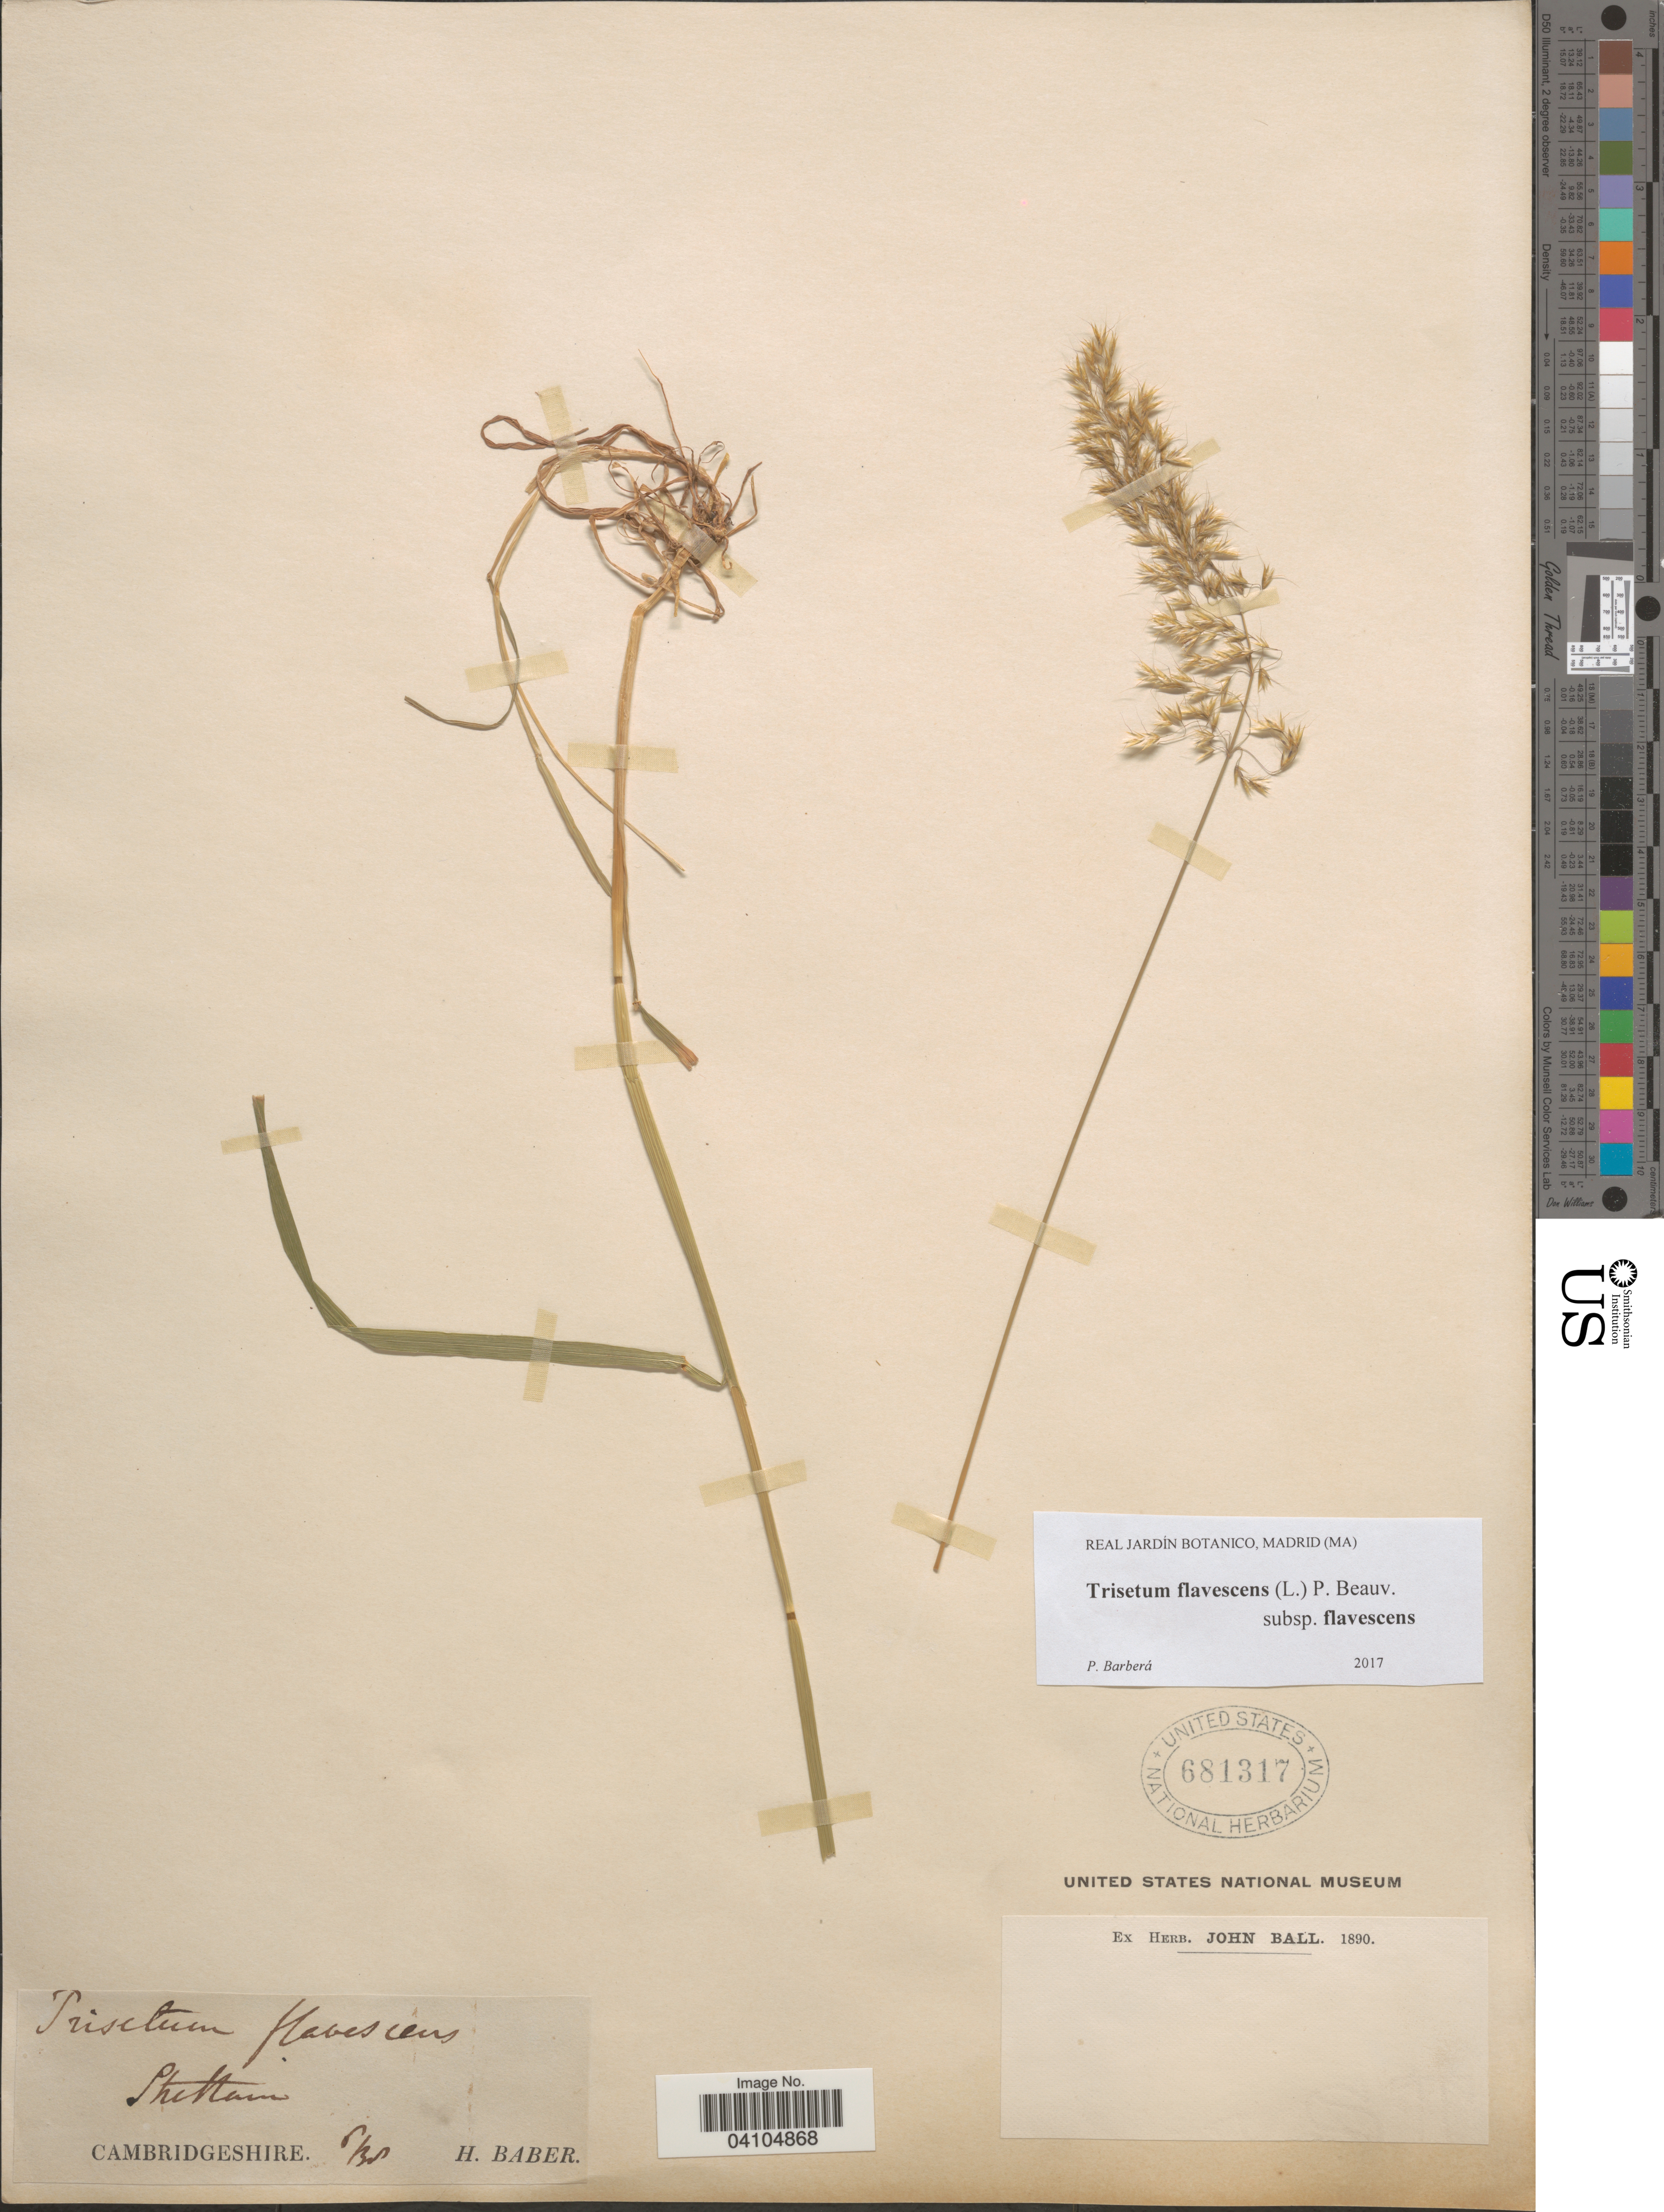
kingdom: Plantae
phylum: Tracheophyta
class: Liliopsida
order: Poales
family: Poaceae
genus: Trisetum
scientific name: Trisetum flavescens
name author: (L.) P. Beauv.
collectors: H. Baber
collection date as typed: Transcribed d/m/y: /6/38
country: United Kingdom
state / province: England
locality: Stretham. Cambridgeshire.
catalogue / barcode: US 681317